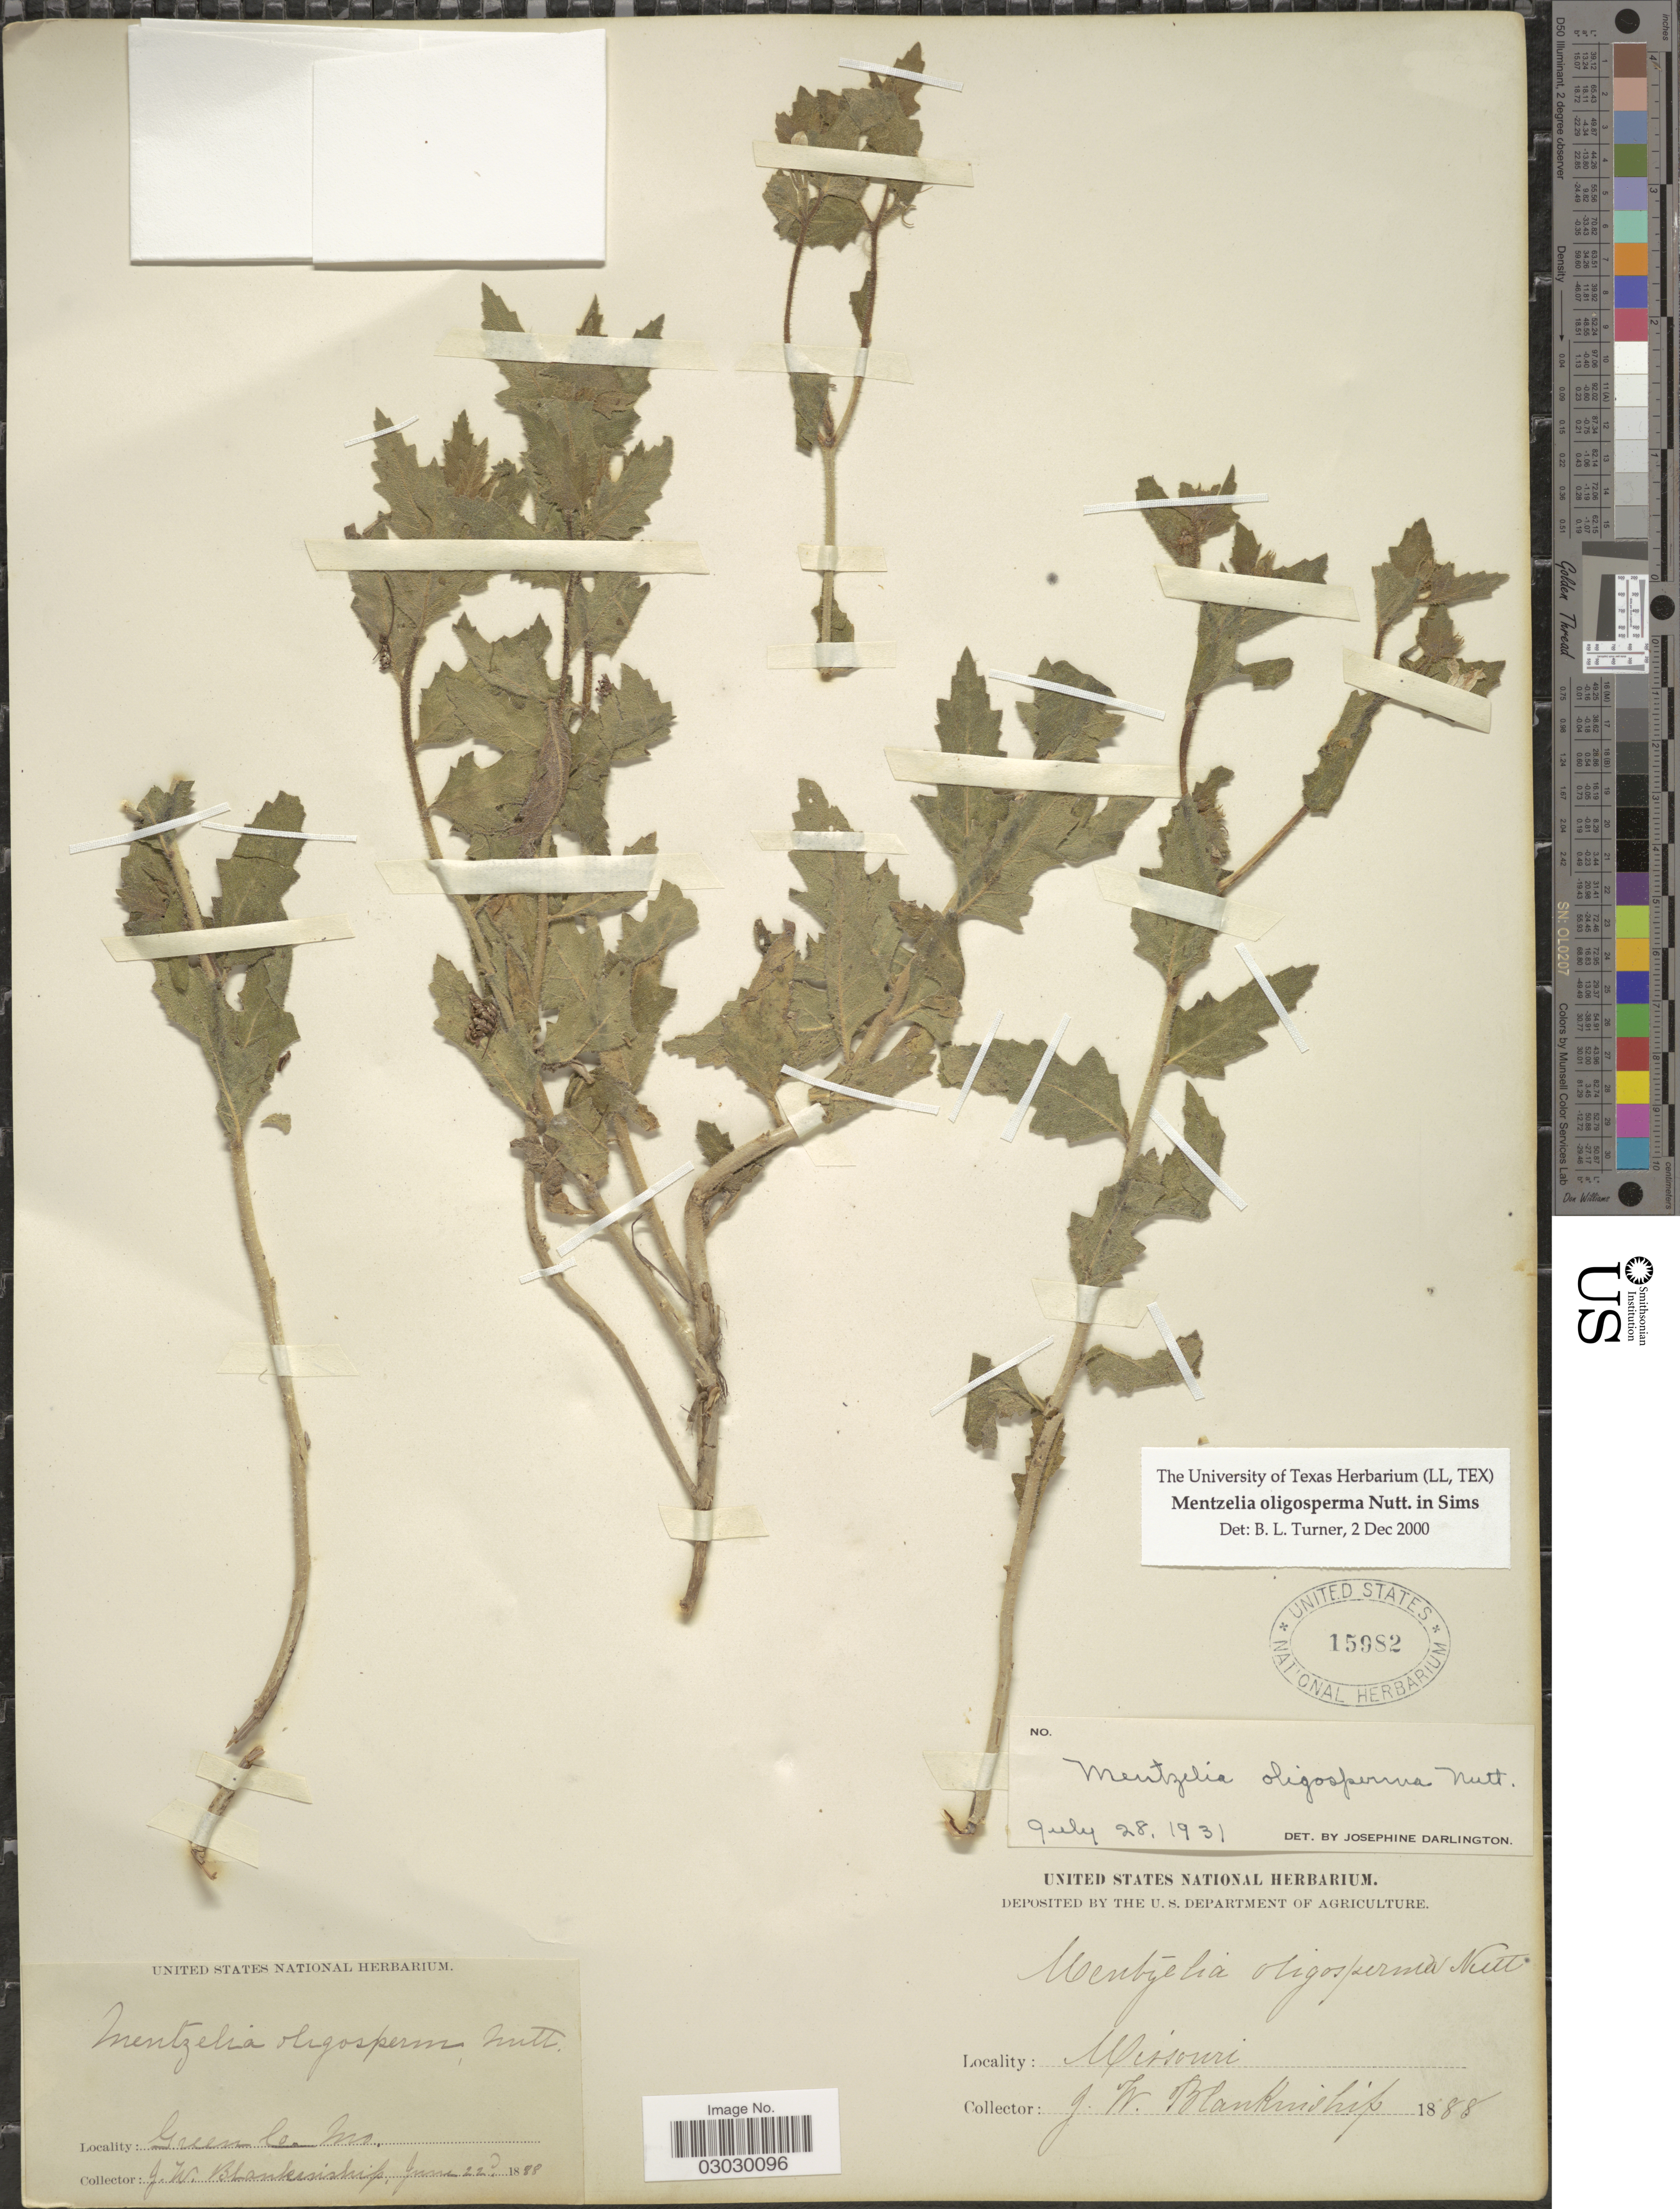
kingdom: Plantae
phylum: Tracheophyta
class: Magnoliopsida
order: Cornales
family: Loasaceae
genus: Mentzelia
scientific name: Mentzelia oligosperma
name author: Nutt. ex Sims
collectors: J. W. Blankinship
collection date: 1888-06-22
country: United States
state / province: Missouri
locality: Green Co. Mo.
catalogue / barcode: US 15982